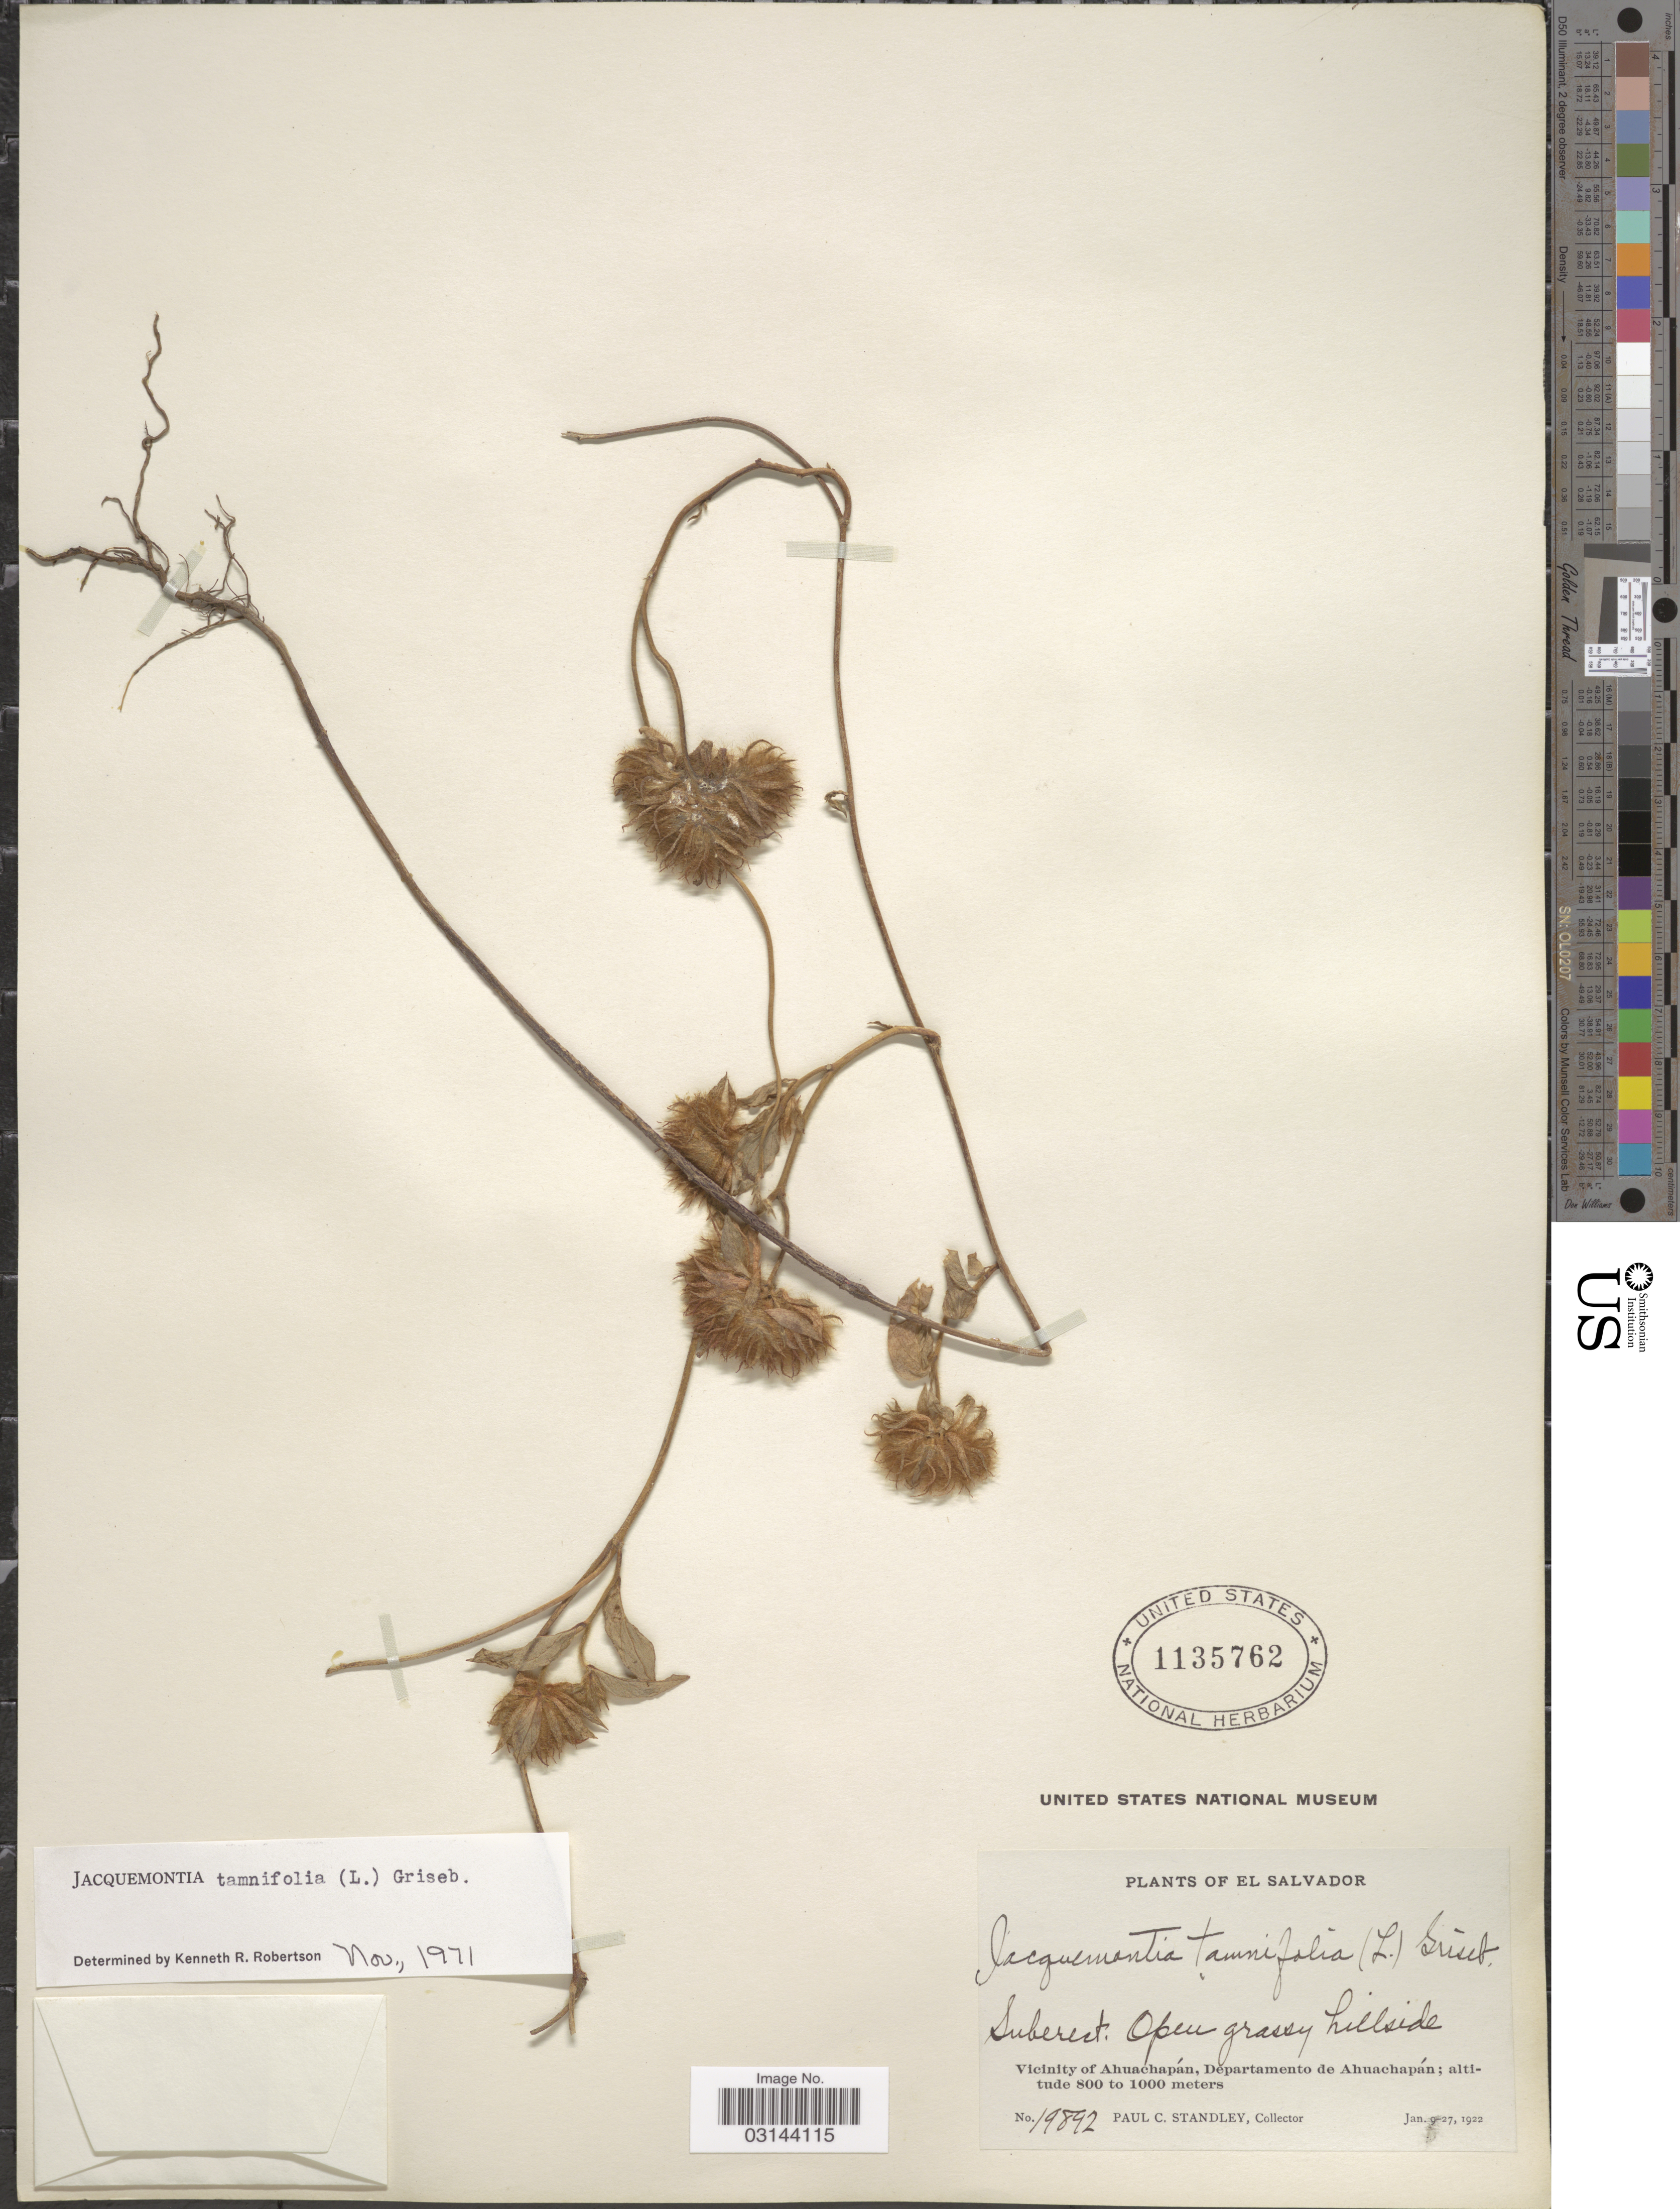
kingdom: Plantae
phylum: Tracheophyta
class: Magnoliopsida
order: Solanales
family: Convolvulaceae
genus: Jacquemontia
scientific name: Jacquemontia tamnifolia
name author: (L.) Griseb.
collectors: P. C. Standley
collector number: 19892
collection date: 1922-01-27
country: El Salvador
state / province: Ahuachapan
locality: Vicinity of Ahuachapán, Departamento de Ahuachapán.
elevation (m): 800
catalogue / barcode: US 1135762